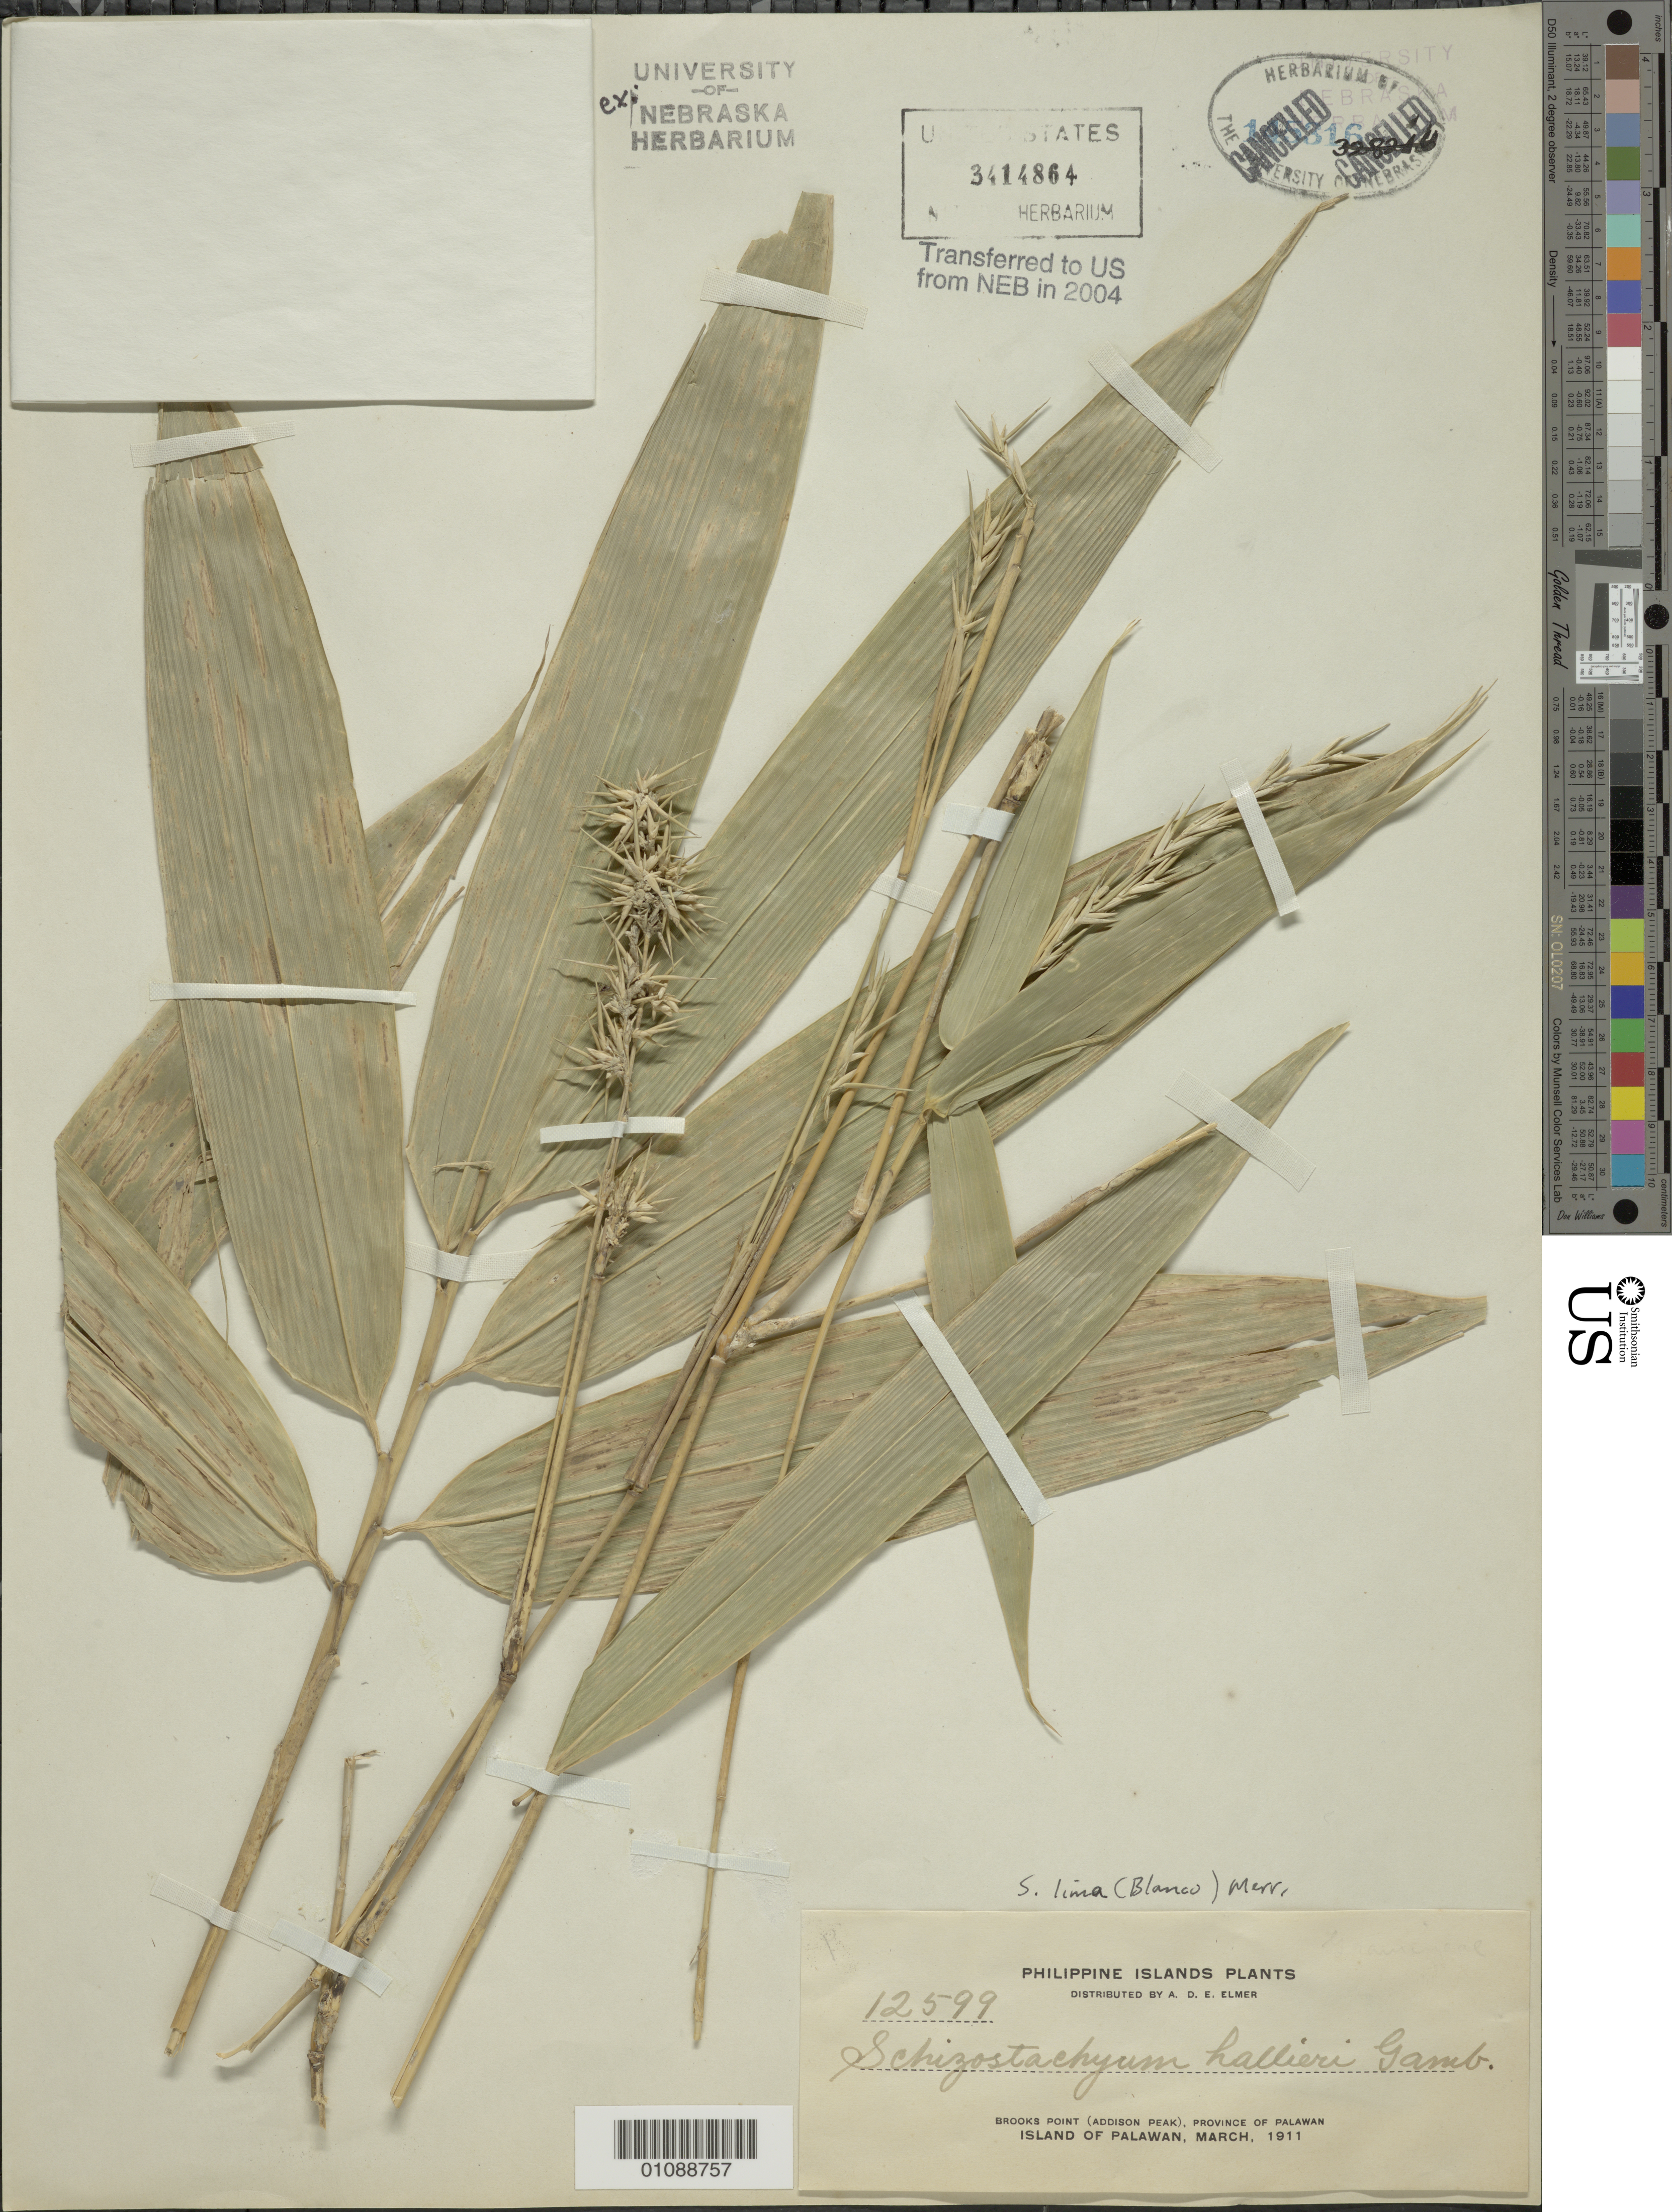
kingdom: Plantae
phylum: Tracheophyta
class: Liliopsida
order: Poales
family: Poaceae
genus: Schizostachyum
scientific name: Schizostachyum lima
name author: (Blanco) Merr.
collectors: A. D. E. Elmer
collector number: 12599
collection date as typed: Mar 1911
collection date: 1911-03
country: Philippines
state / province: Mimaropa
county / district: Palawan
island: Palawan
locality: Brooks Point, Addison Peak.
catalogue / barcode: US 3414864